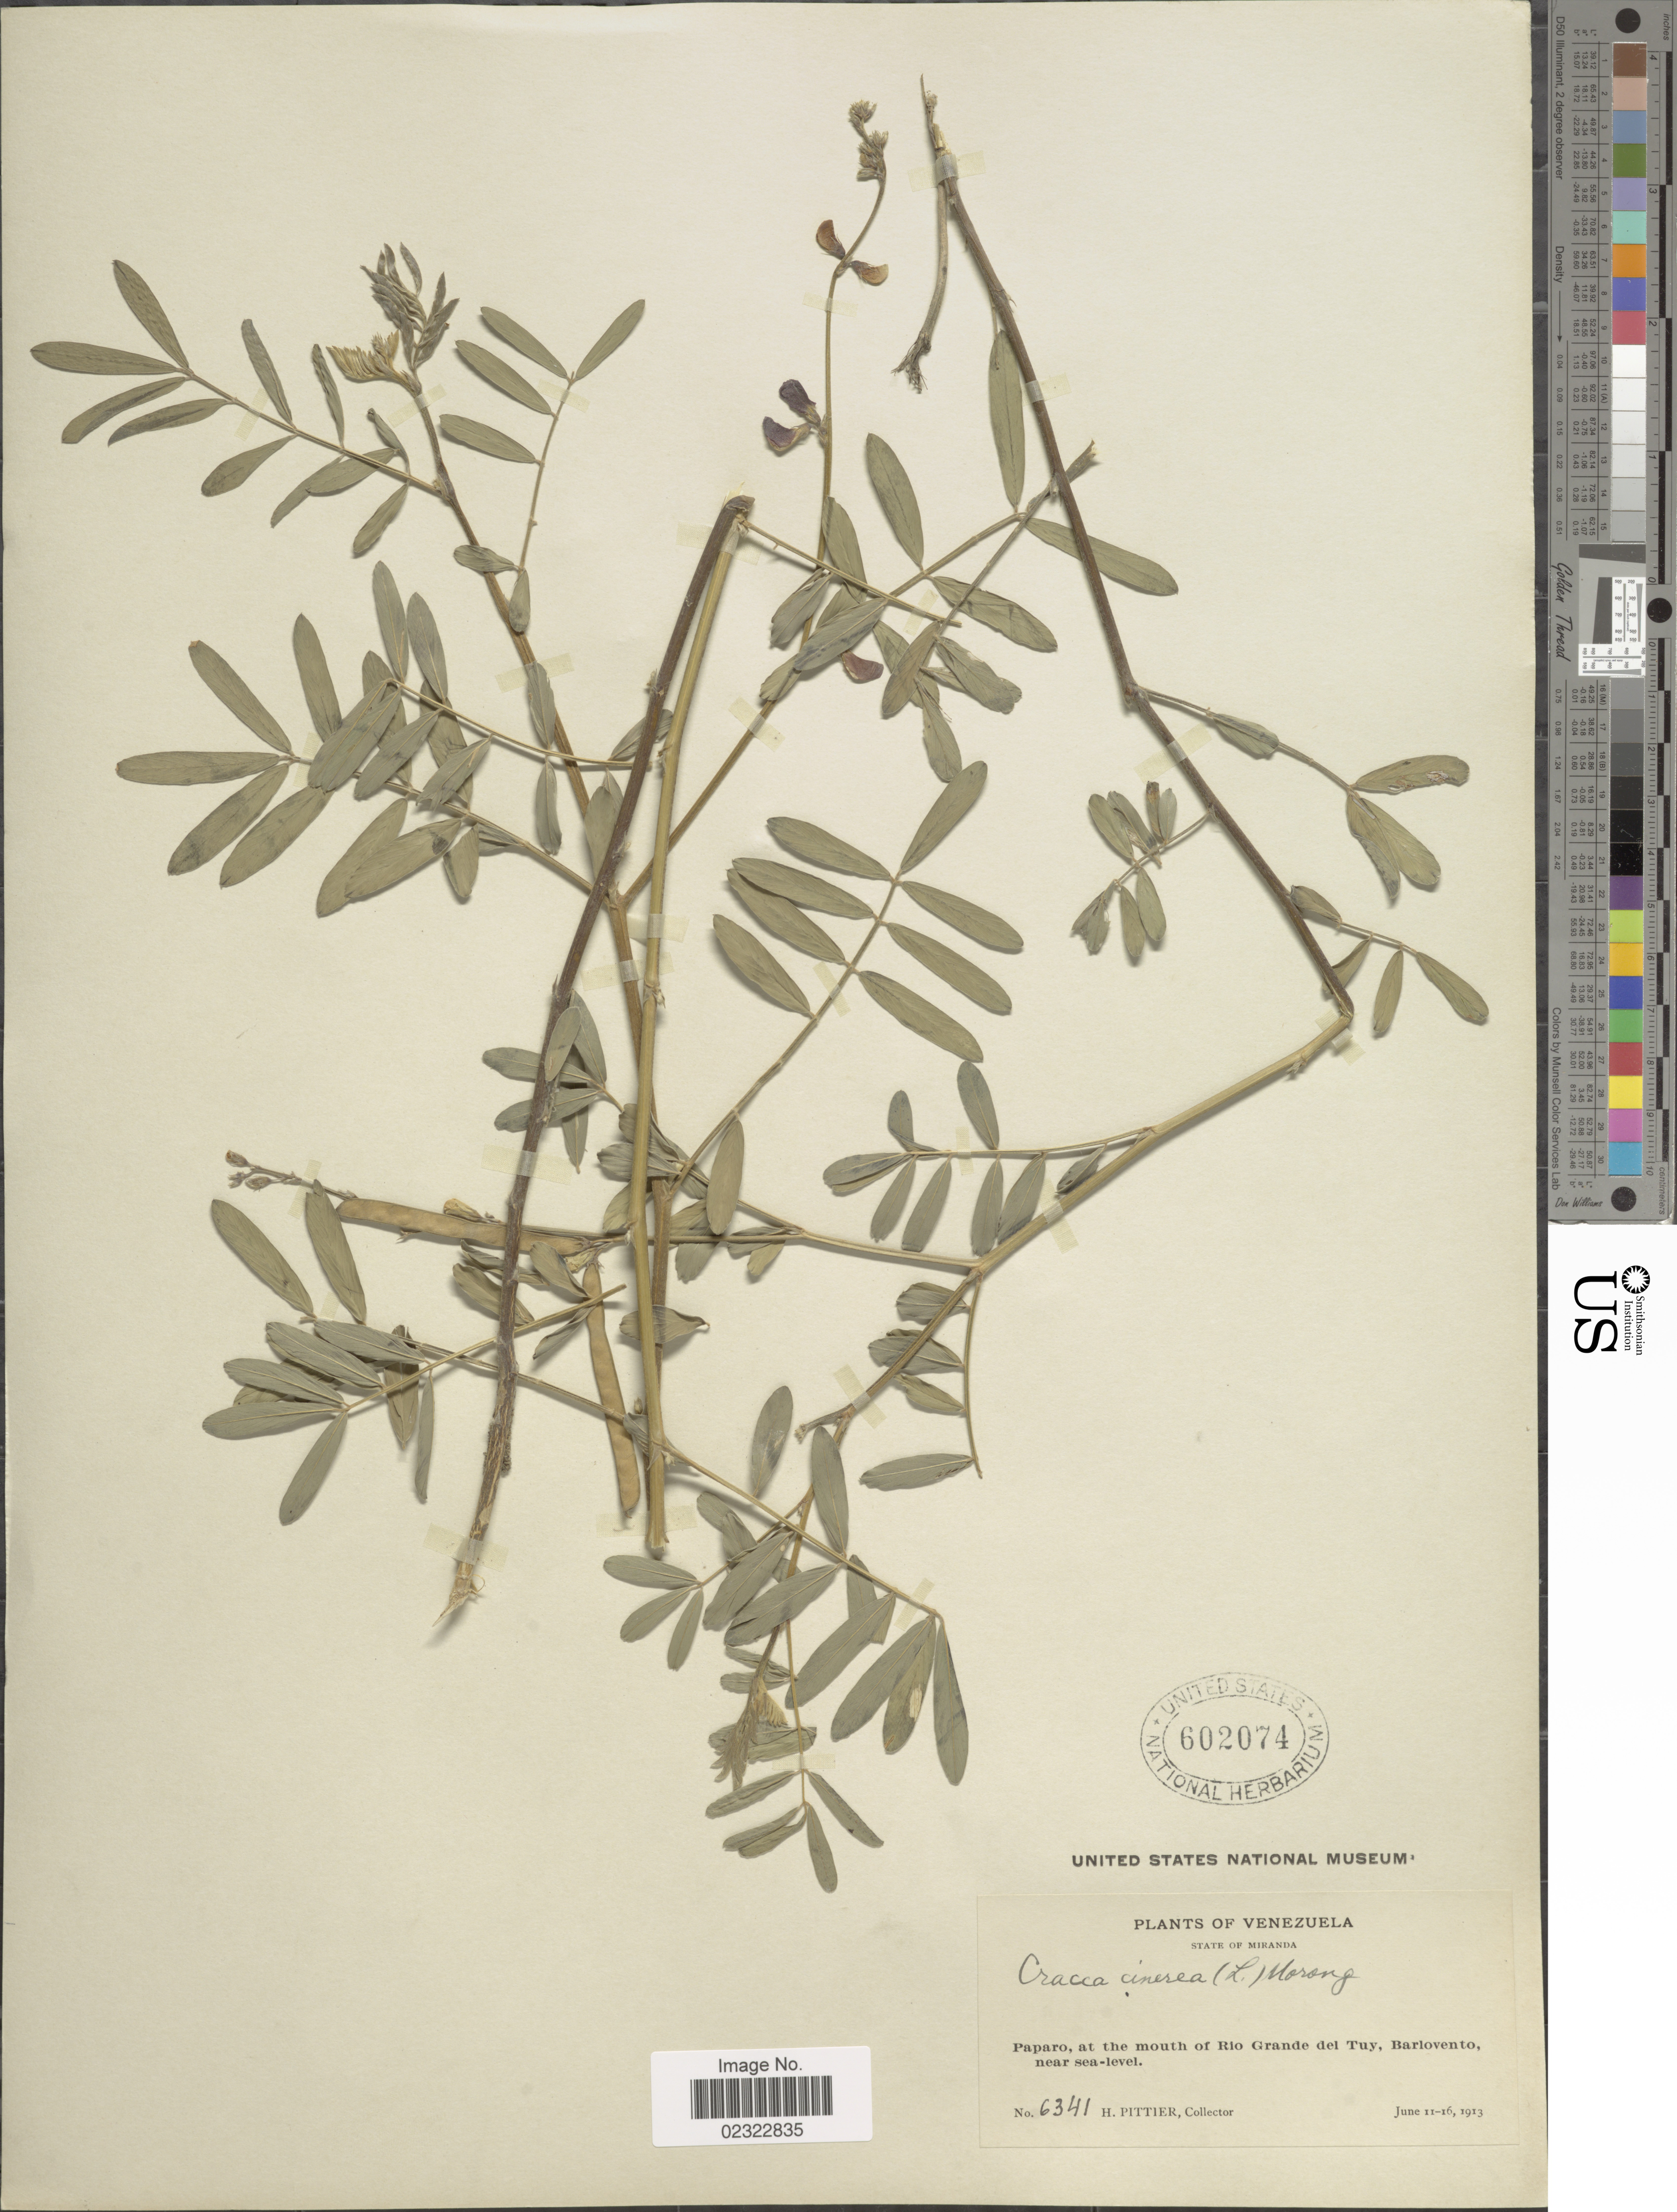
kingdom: Plantae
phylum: Tracheophyta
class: Magnoliopsida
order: Fabales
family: Fabaceae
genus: Tephrosia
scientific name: Tephrosia cinerea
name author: (L.) Pers.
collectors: H. F. Pittier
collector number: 6341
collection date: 1913-06-11/1913-06-16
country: Venezuela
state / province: Miranda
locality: Paparo, at the mouth of Rio Grande del Tuy, Bariovento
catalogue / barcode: US 602074